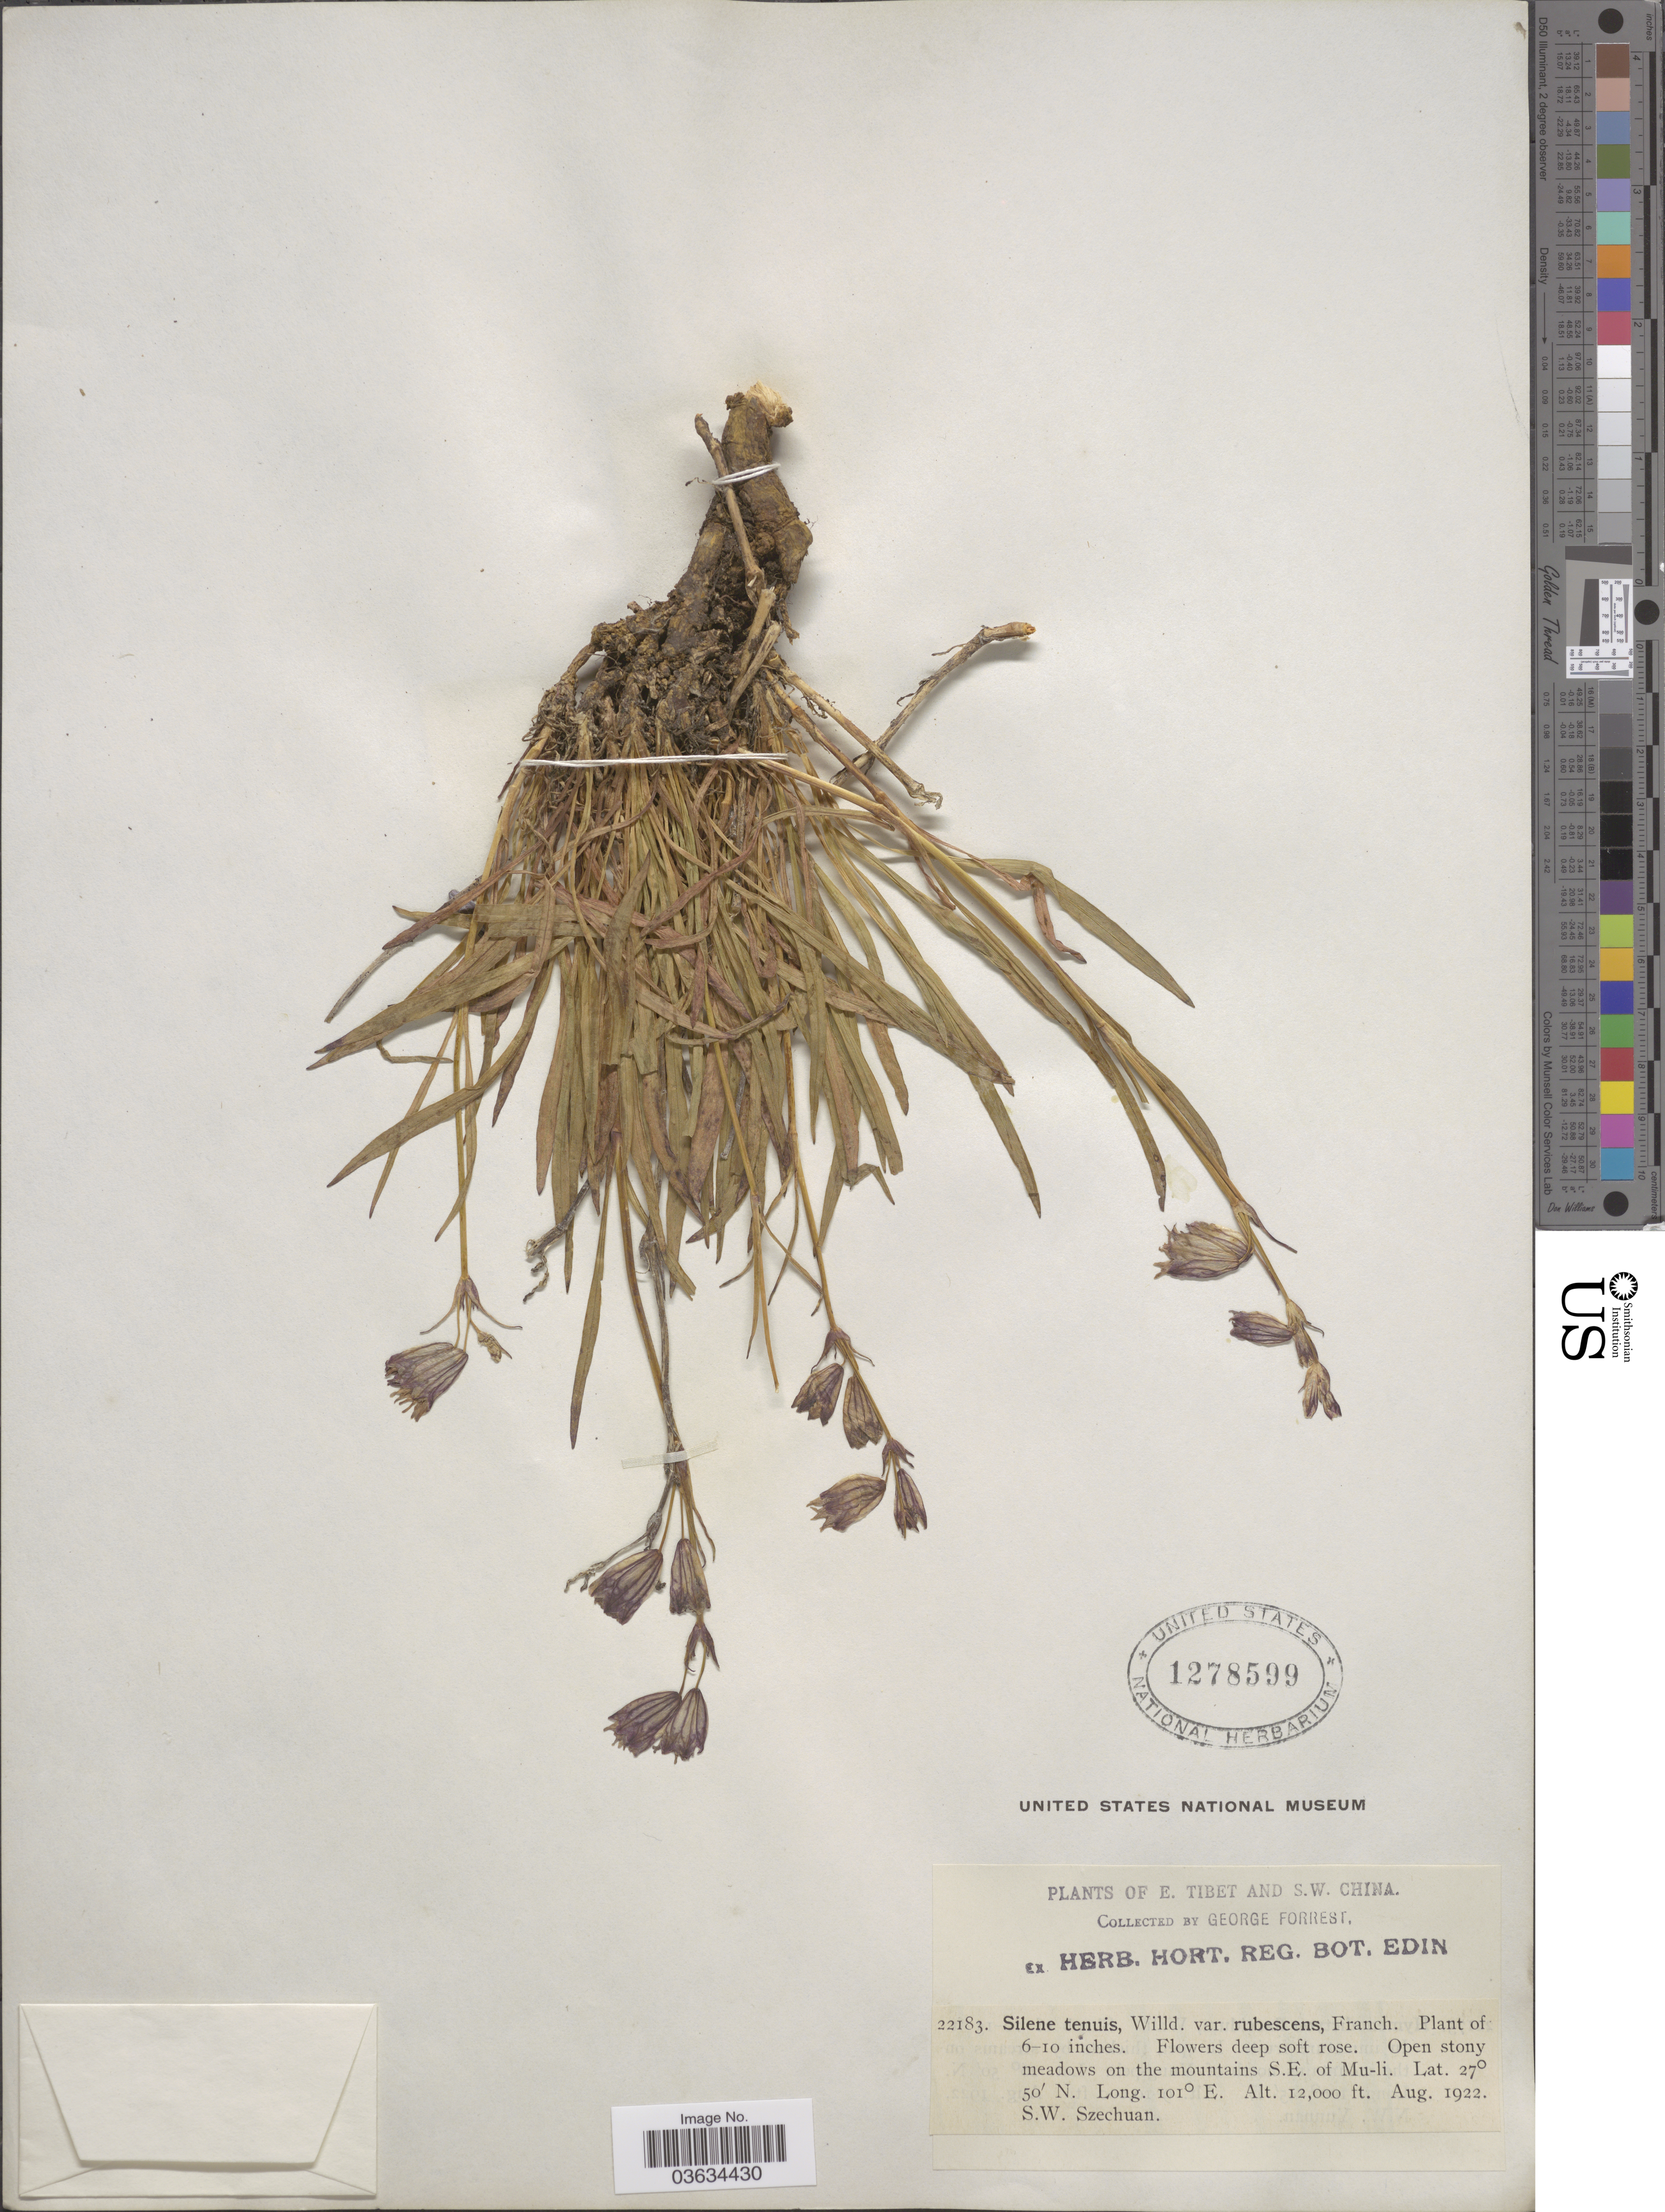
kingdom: Plantae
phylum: Tracheophyta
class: Magnoliopsida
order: Caryophyllales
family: Caryophyllaceae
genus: Silene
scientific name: Silene tenuis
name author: Willd.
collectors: G. Forrest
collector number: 22183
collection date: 1922-08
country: China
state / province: Sichuan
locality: S.W. China. On the mountains S.E. of Mu-li. S.W. Szechuan.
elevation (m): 3658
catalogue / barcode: US 1278599